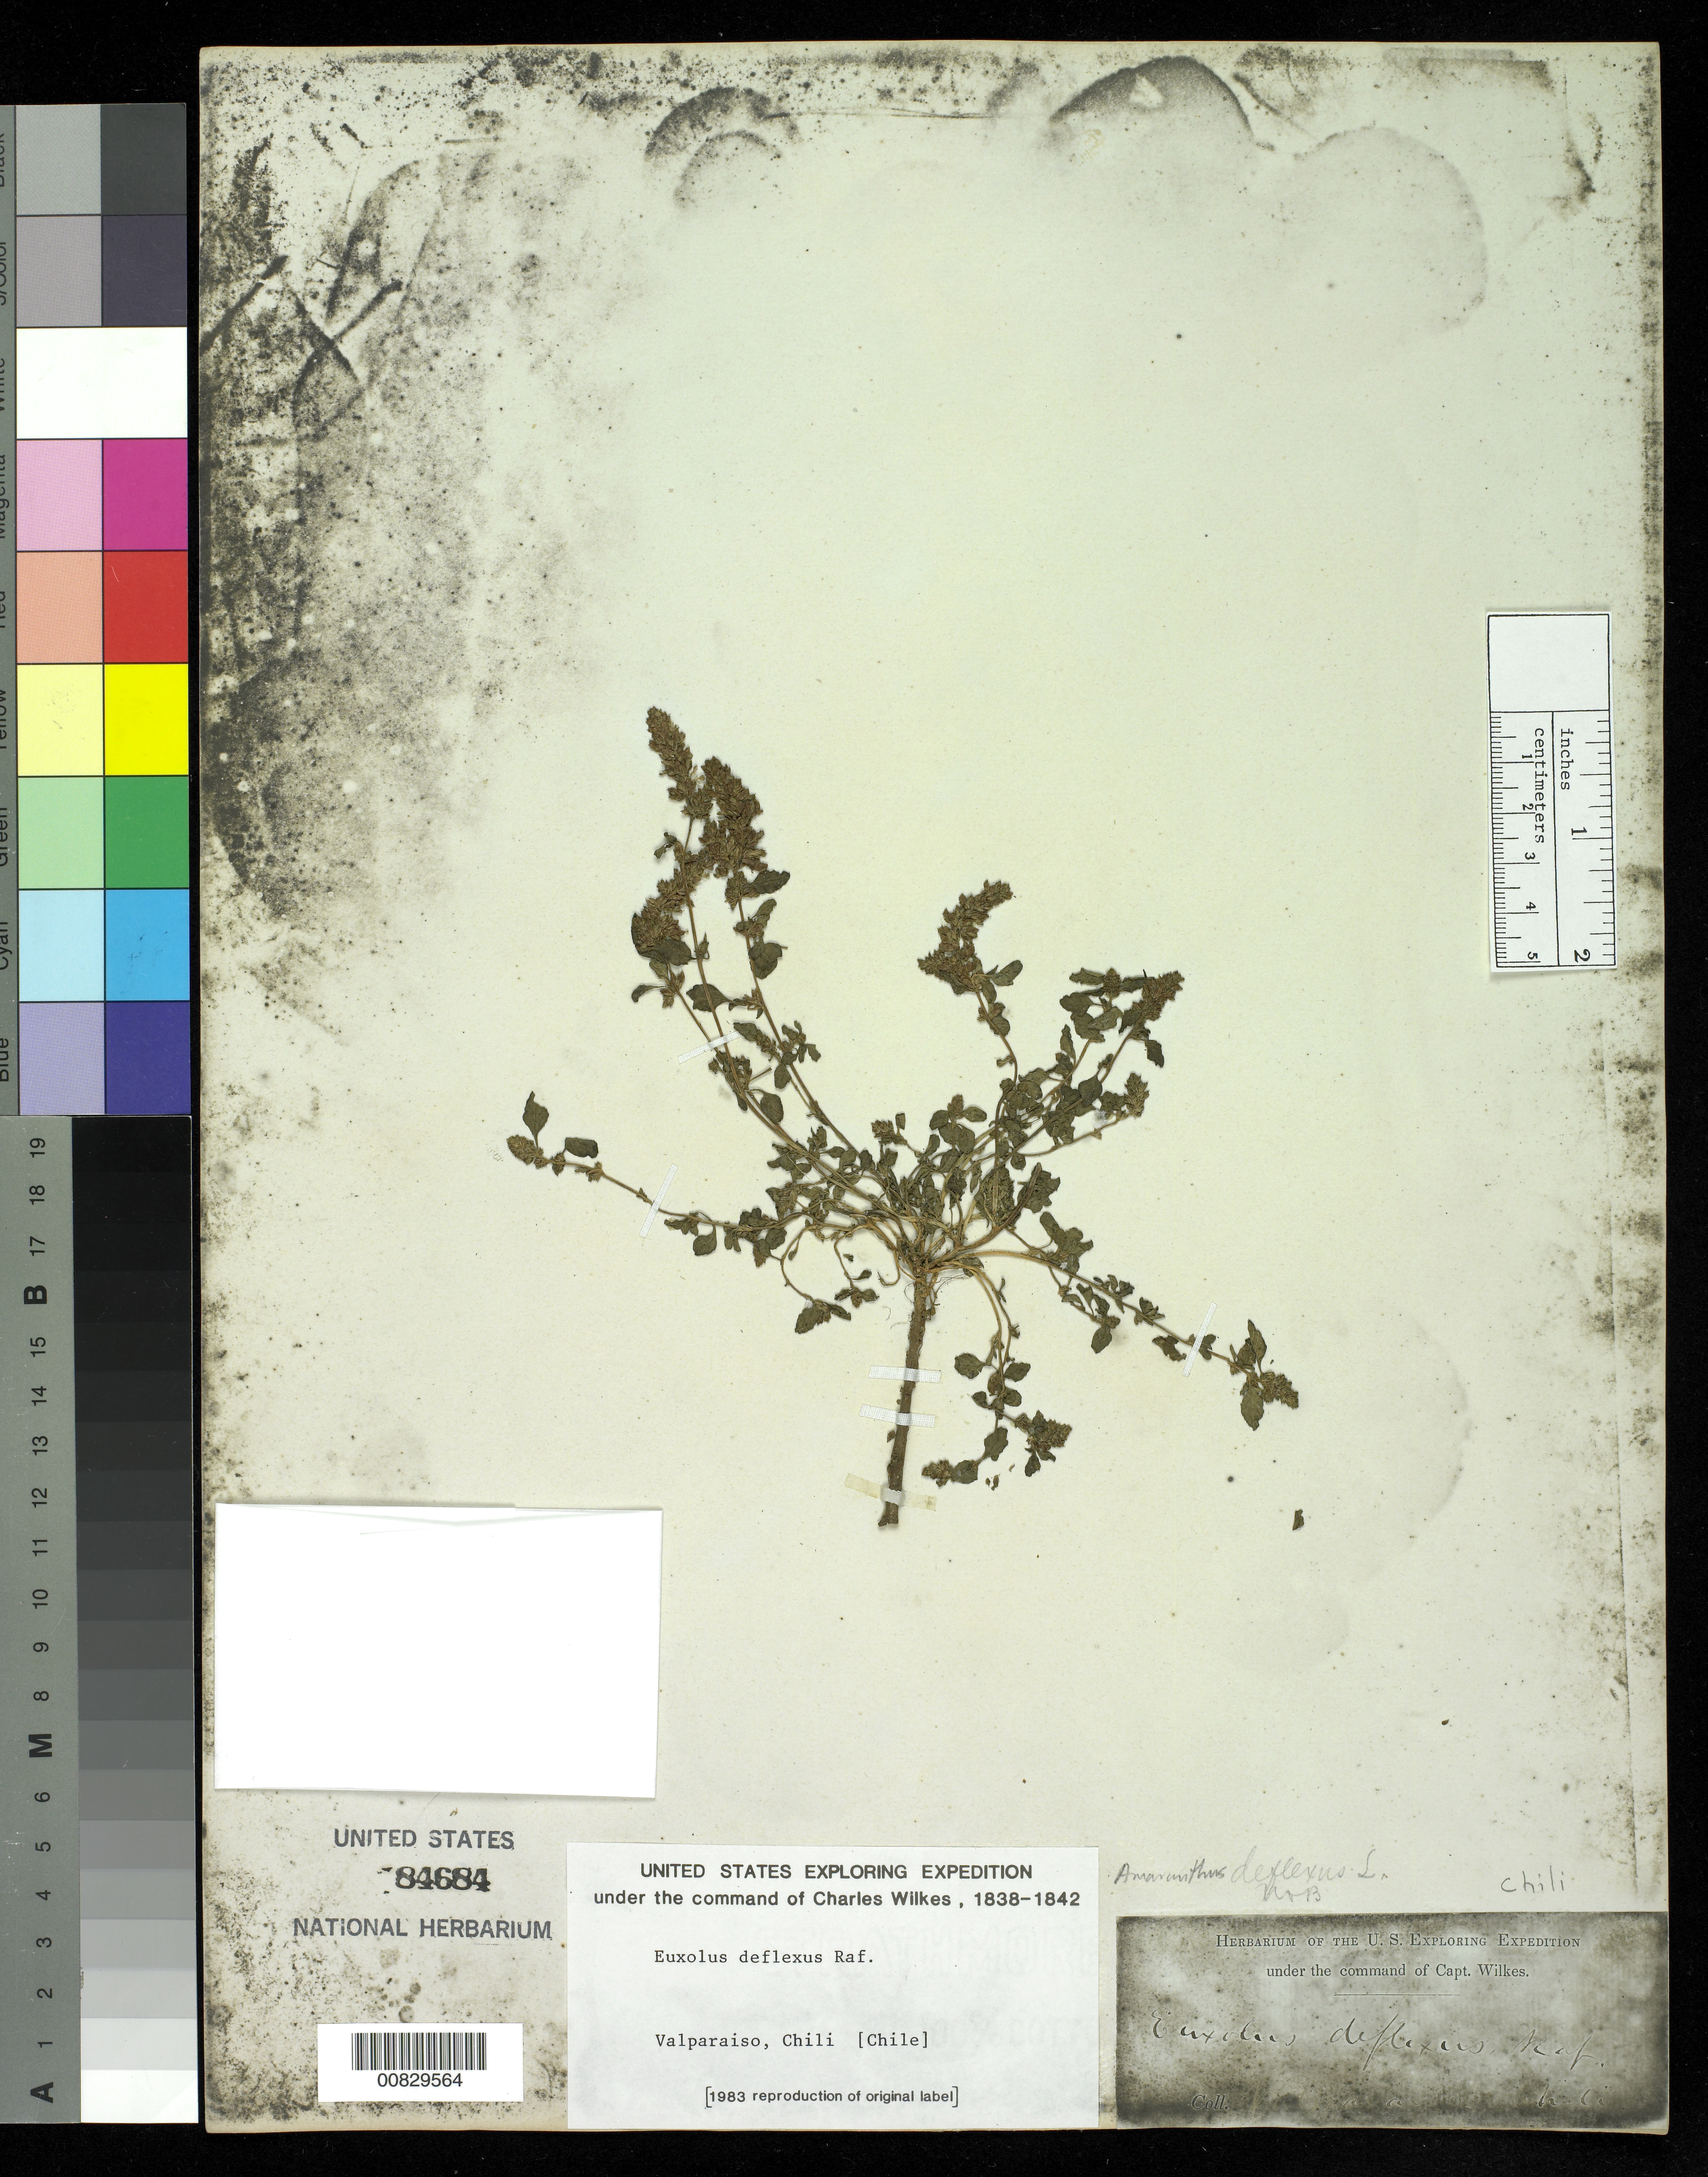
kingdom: Plantae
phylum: Tracheophyta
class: Magnoliopsida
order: Caryophyllales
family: Amaranthaceae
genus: Amaranthus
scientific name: Amaranthus deflexus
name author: L.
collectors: Wilkes Explor. Exped.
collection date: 1838/1842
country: Chile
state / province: Valparaíso (V)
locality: Valparaiso, Chili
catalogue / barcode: US 84684